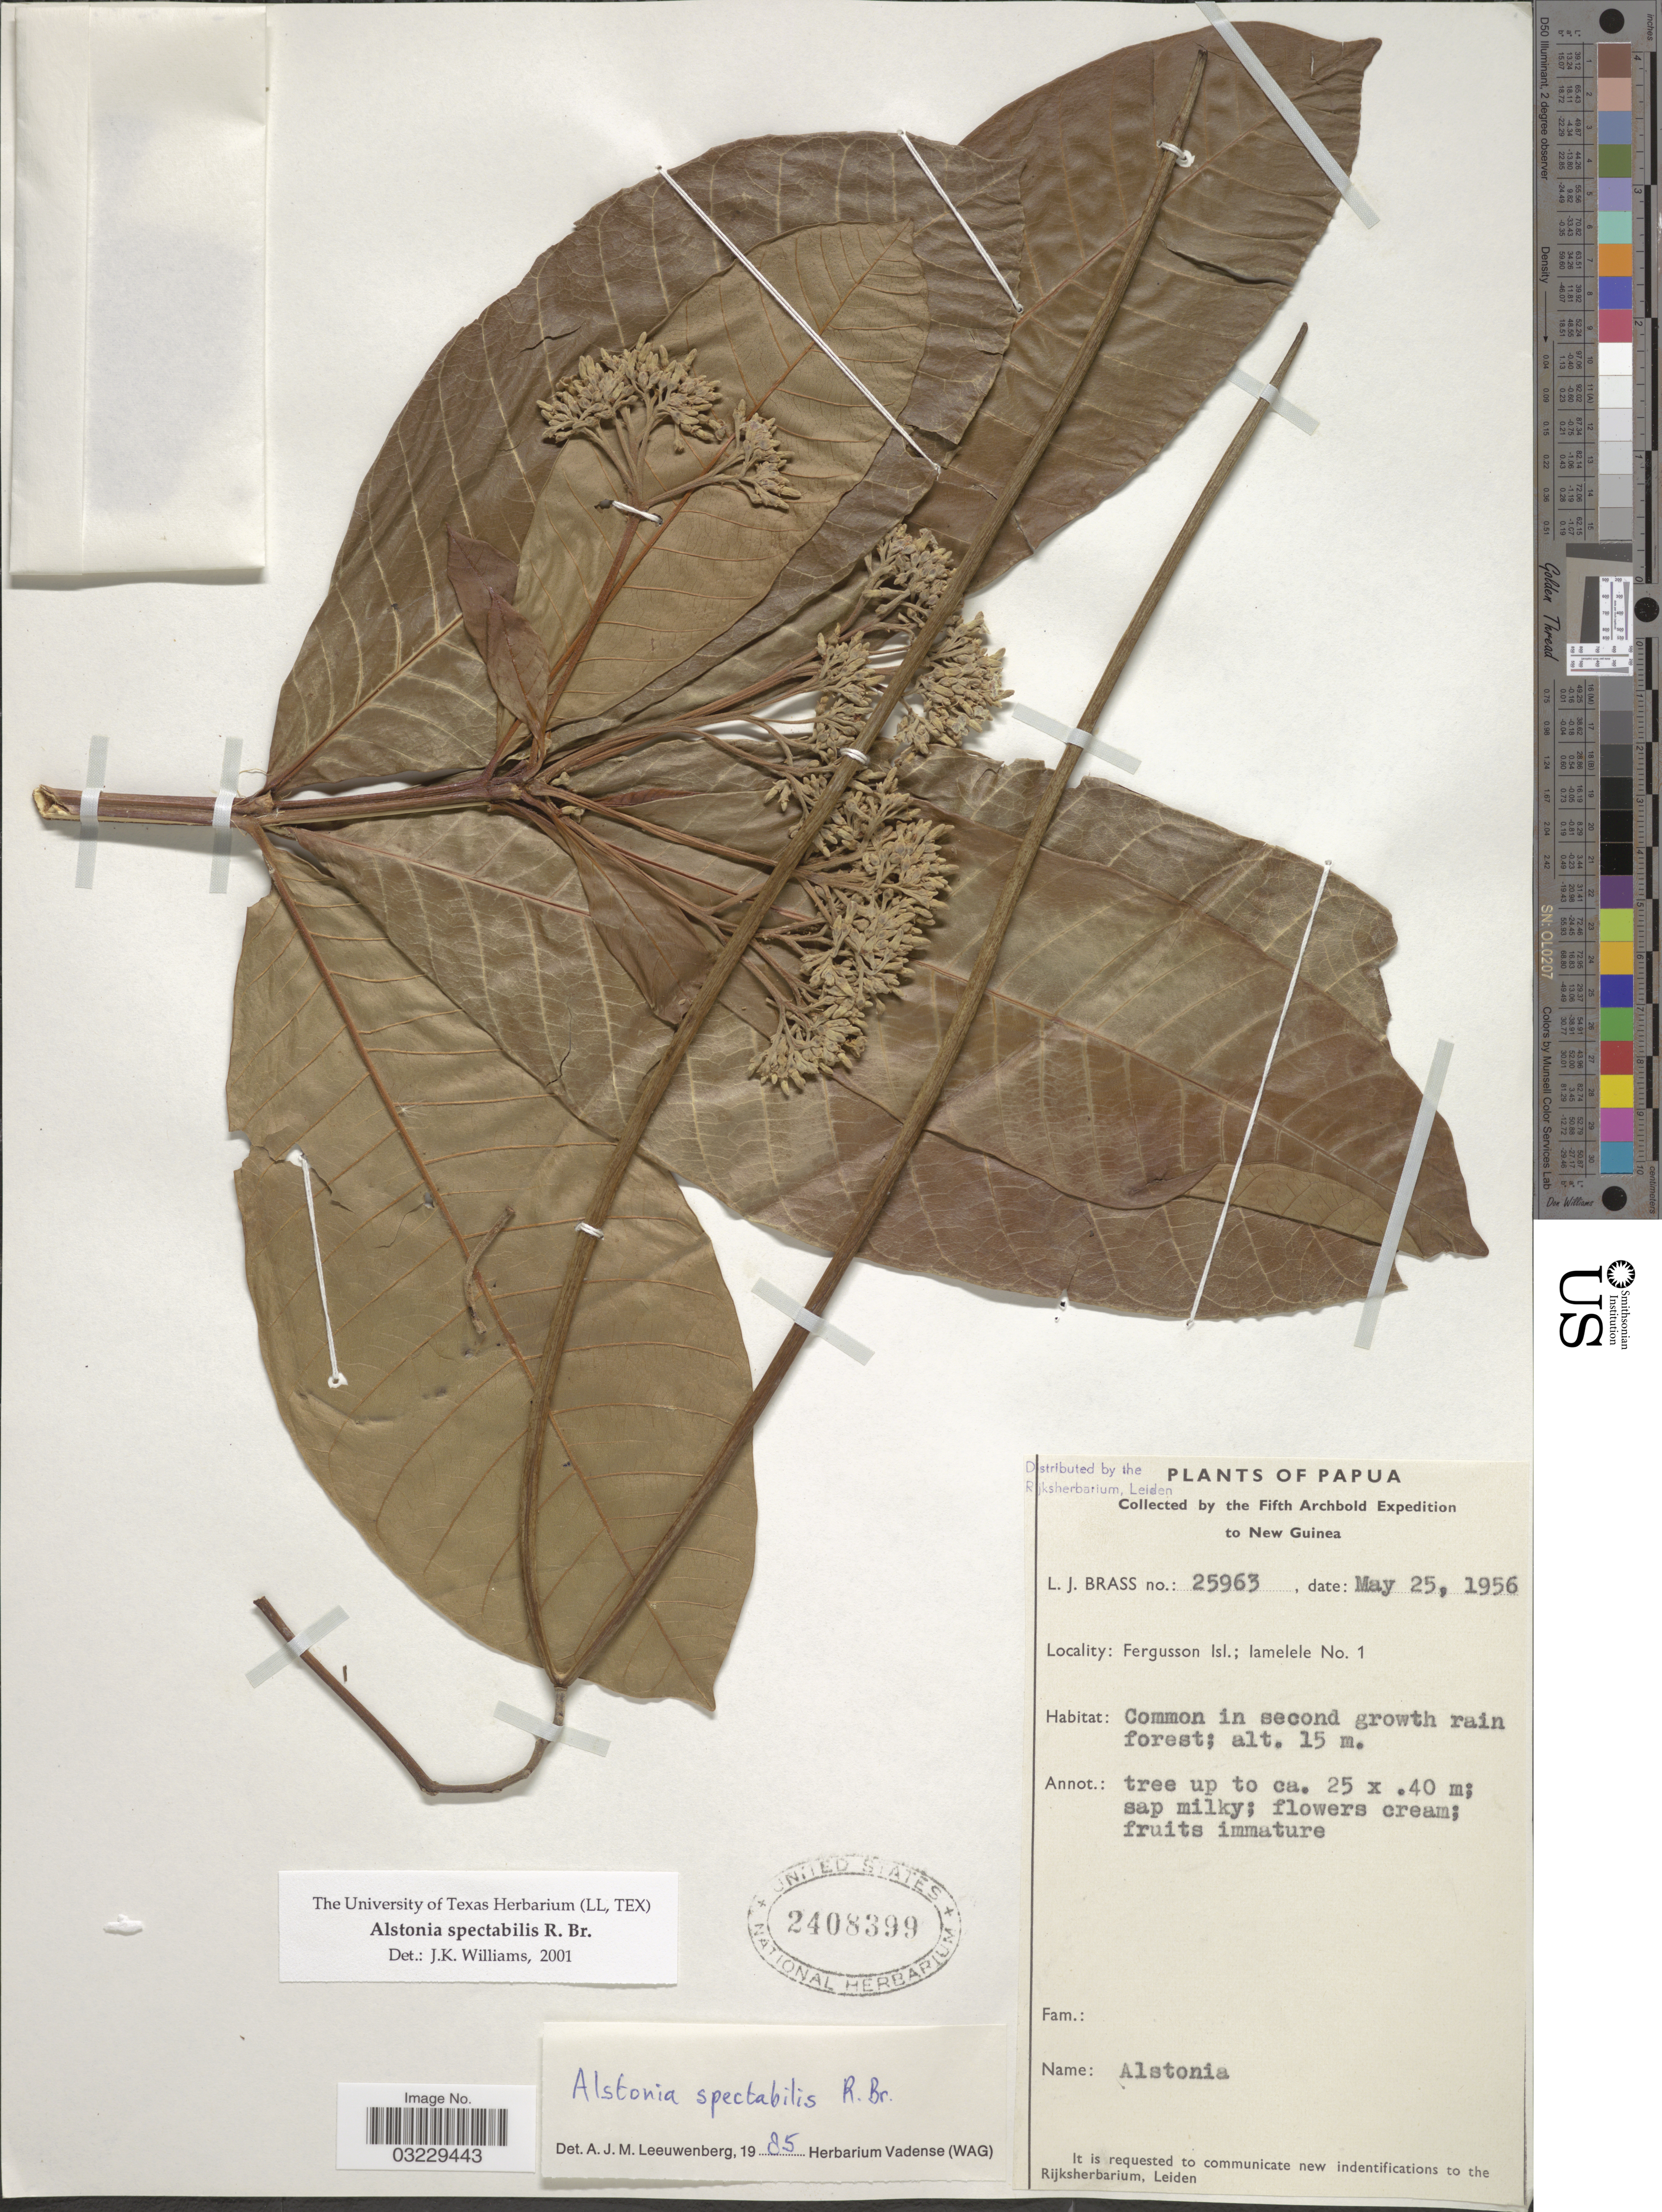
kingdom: Plantae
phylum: Tracheophyta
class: Magnoliopsida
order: Gentianales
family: Apocynaceae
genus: Alstonia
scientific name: Alstonia spectabilis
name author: R. Br.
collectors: L. J. Brass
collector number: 25963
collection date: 1956-05-25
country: Papua New Guinea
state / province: Milne Bay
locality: New Guinea, Fergusson Isl.; lamelele No. 1.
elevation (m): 15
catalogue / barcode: US 2408399